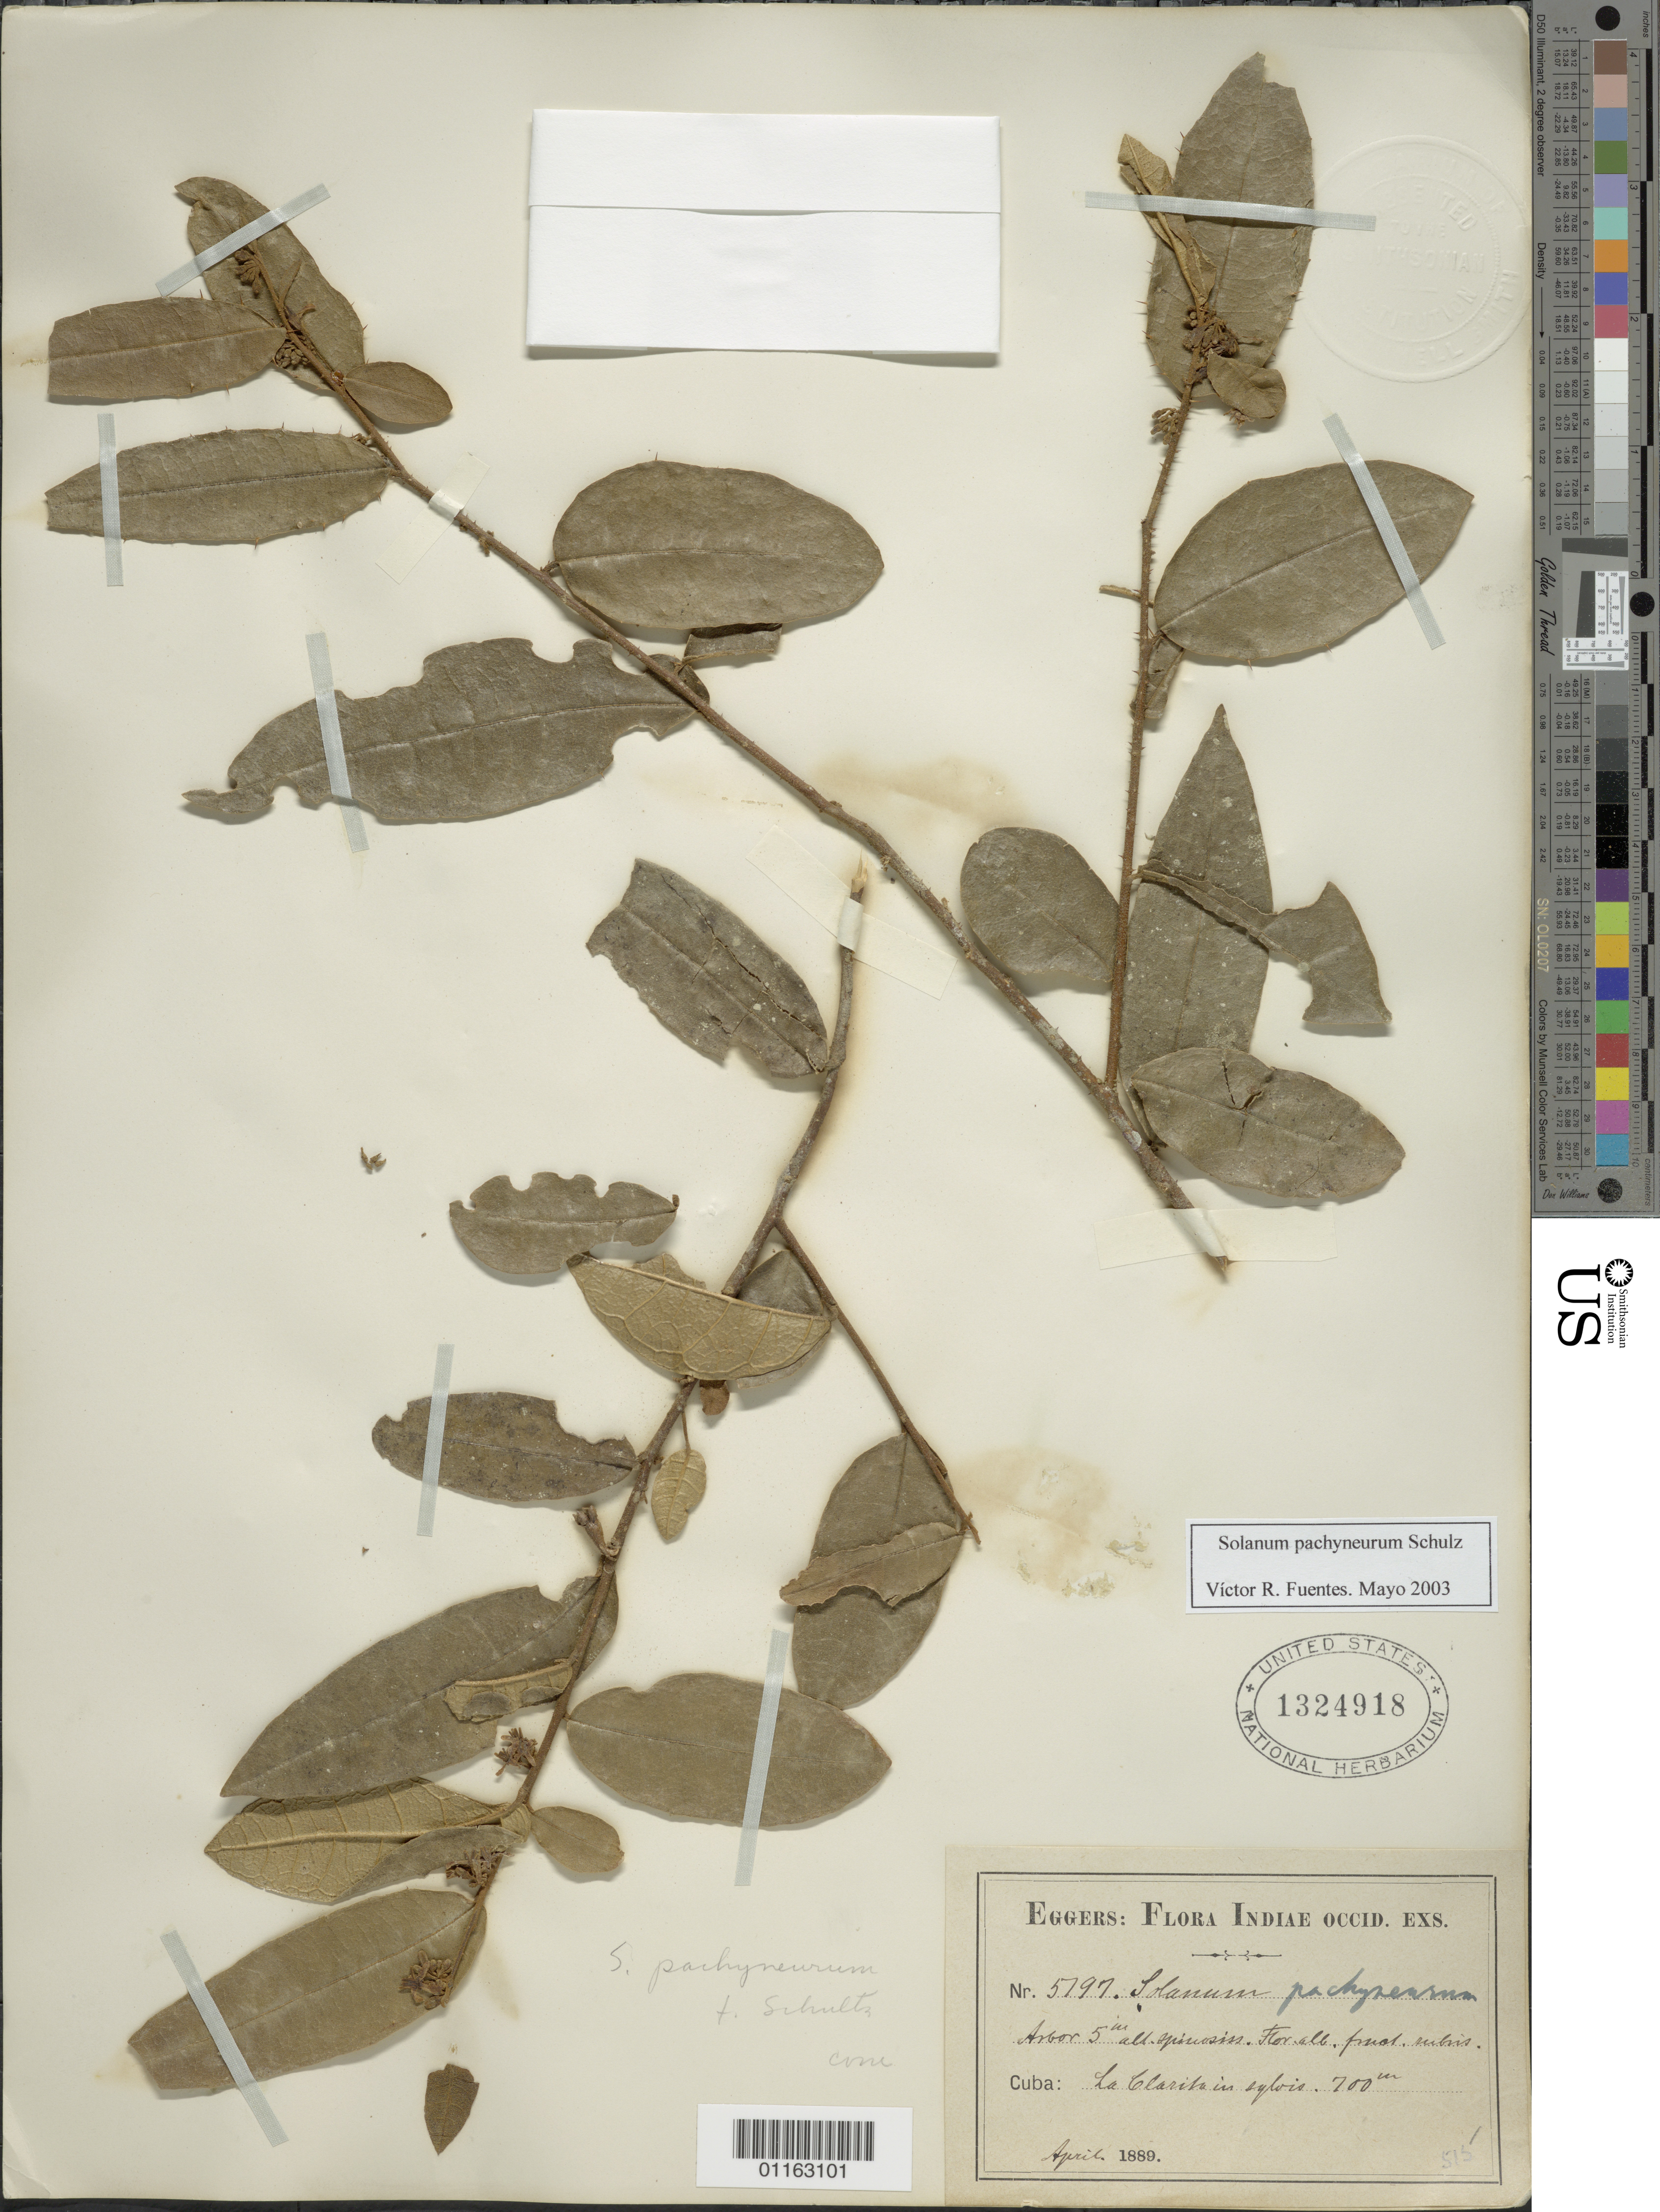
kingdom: Plantae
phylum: Tracheophyta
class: Magnoliopsida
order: Solanales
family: Solanaceae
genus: Solanum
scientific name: Solanum americanum subsp. americanum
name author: Mill.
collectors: -. Eggers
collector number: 5797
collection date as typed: Apr 1889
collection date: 1889-04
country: Cuba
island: Cuba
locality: La Clarita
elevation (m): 700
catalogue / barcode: US 1324918